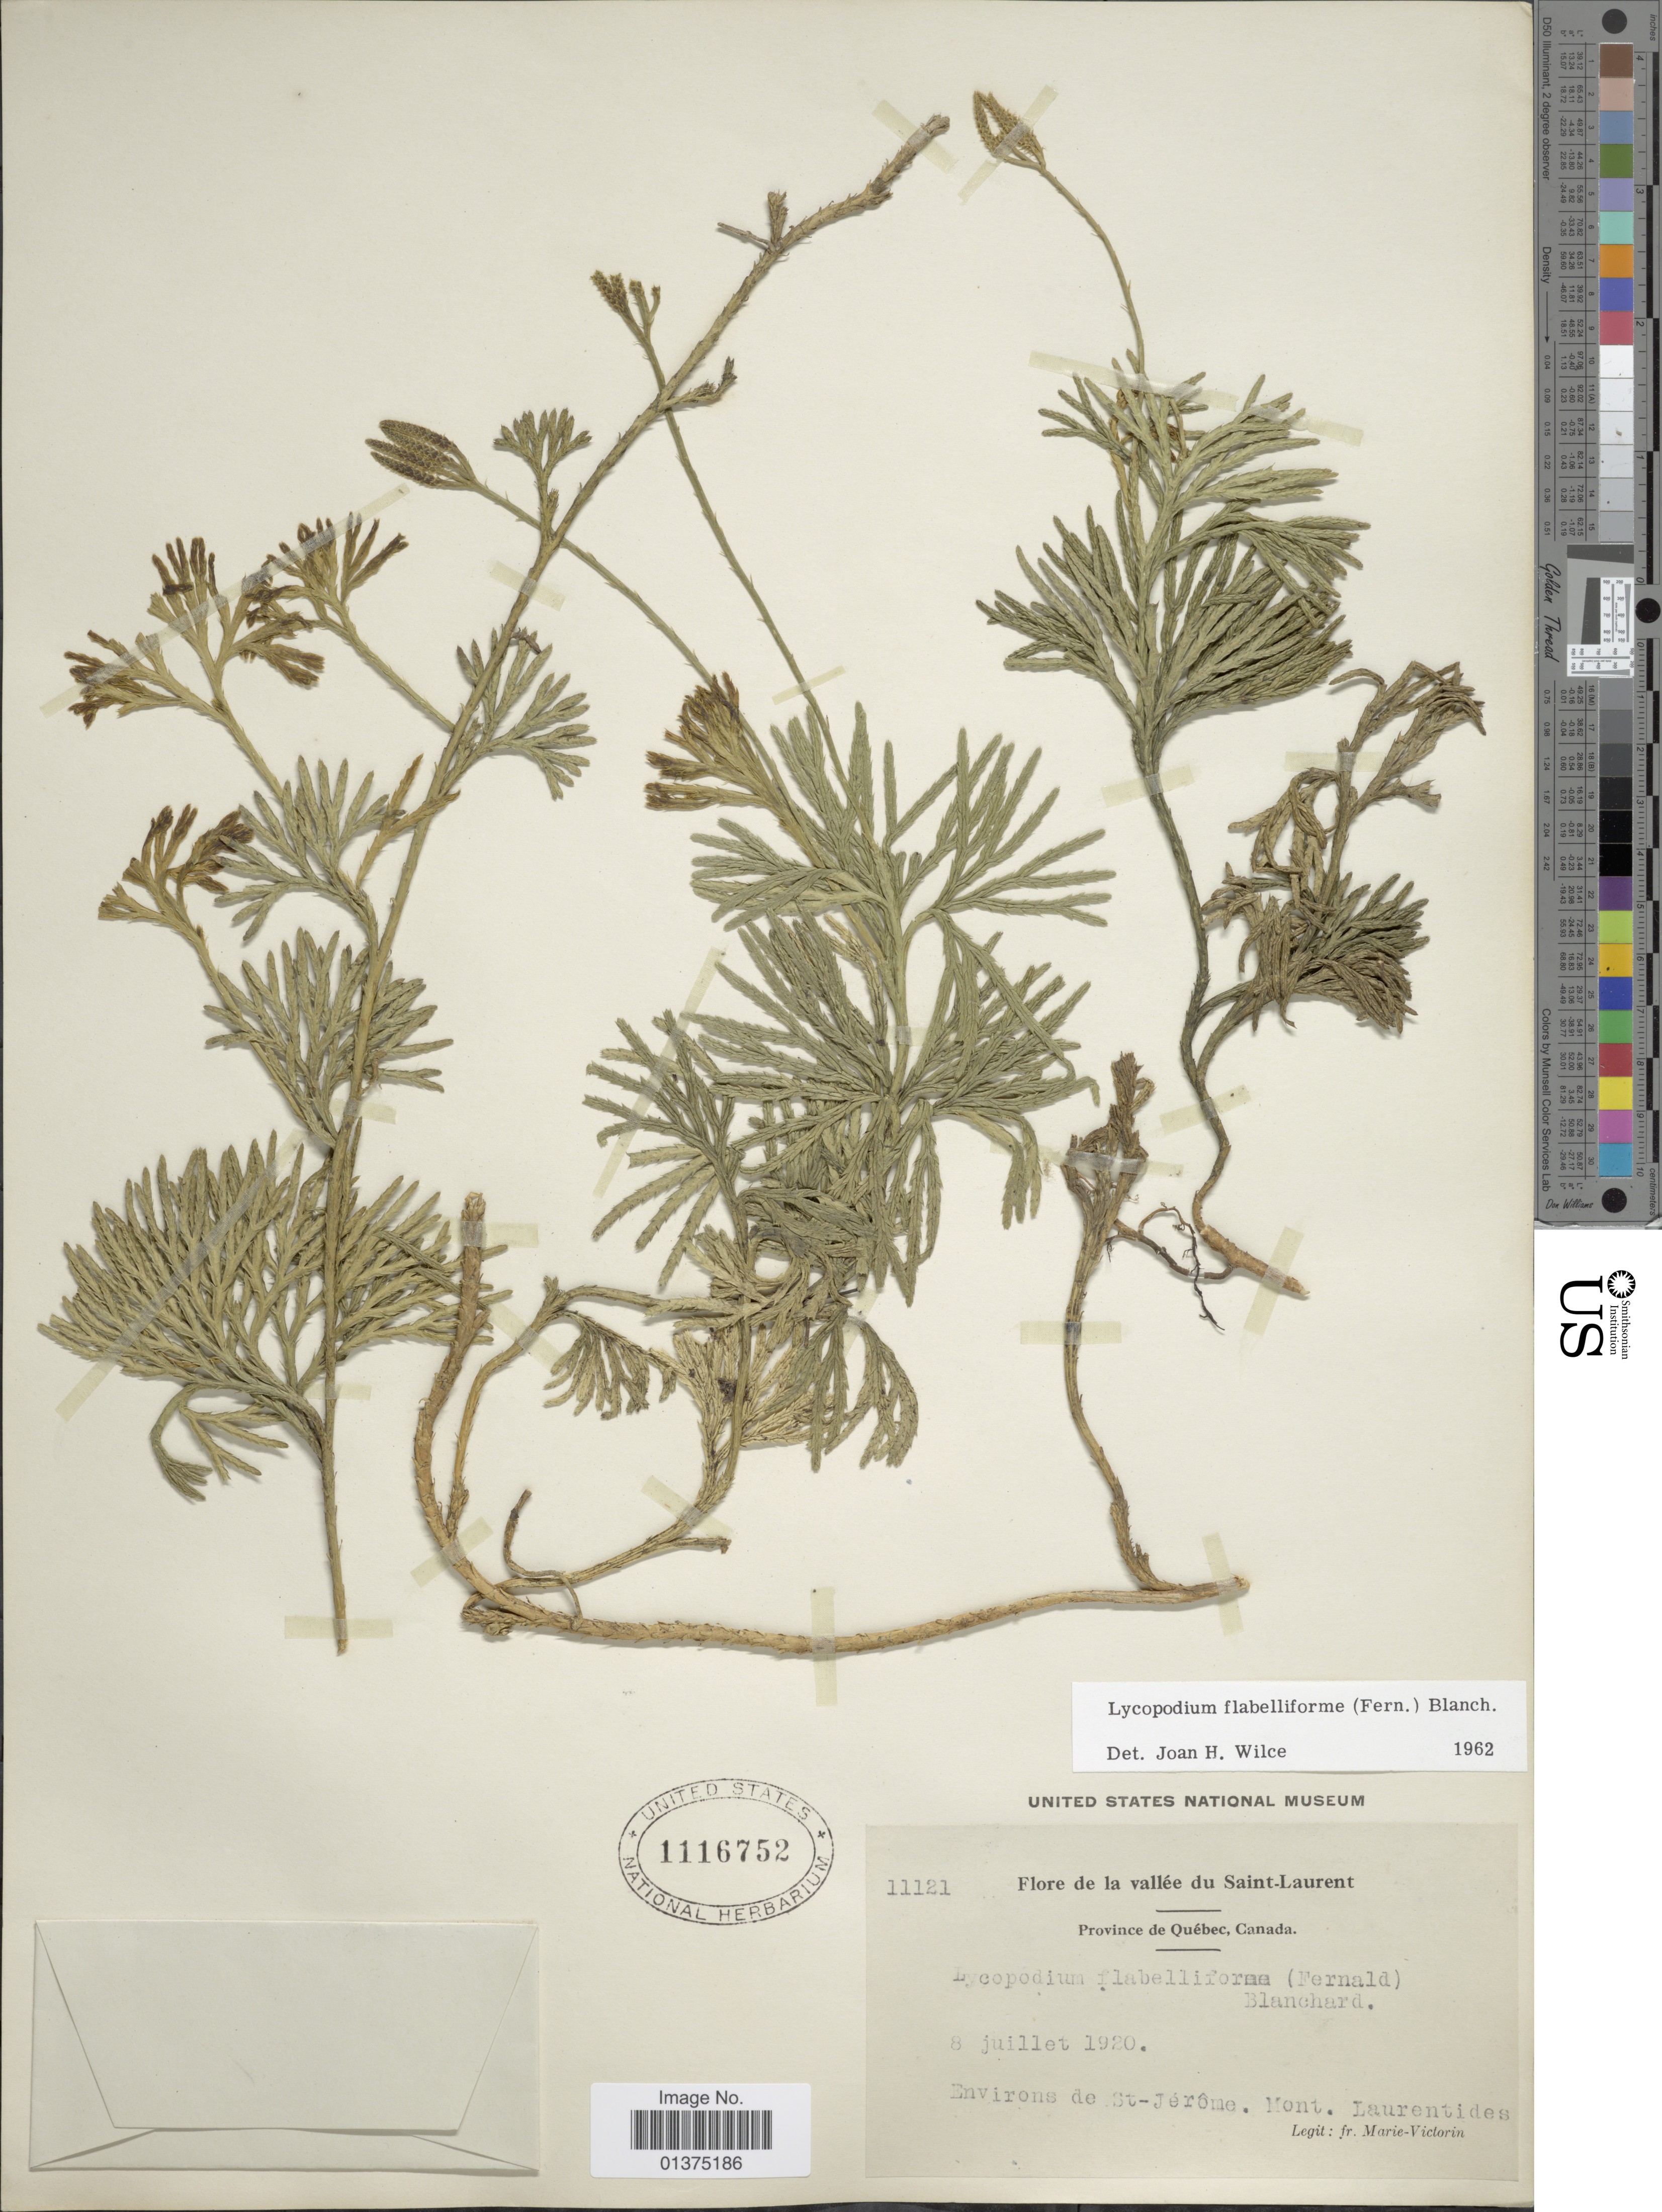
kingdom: Plantae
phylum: Tracheophyta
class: Lycopodiopsida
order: Lycopodiales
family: Lycopodiaceae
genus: Diphasiastrum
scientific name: Diphasiastrum digitatum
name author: (Dill. ex A. Braun) Holub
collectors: Fr. Marie-Victorin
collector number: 11121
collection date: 1920-07-08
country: Canada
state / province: Quebec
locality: Vallée du Saint-laurent, Environs de St-Jerôme, Mont Laurentides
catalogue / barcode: US 1116752